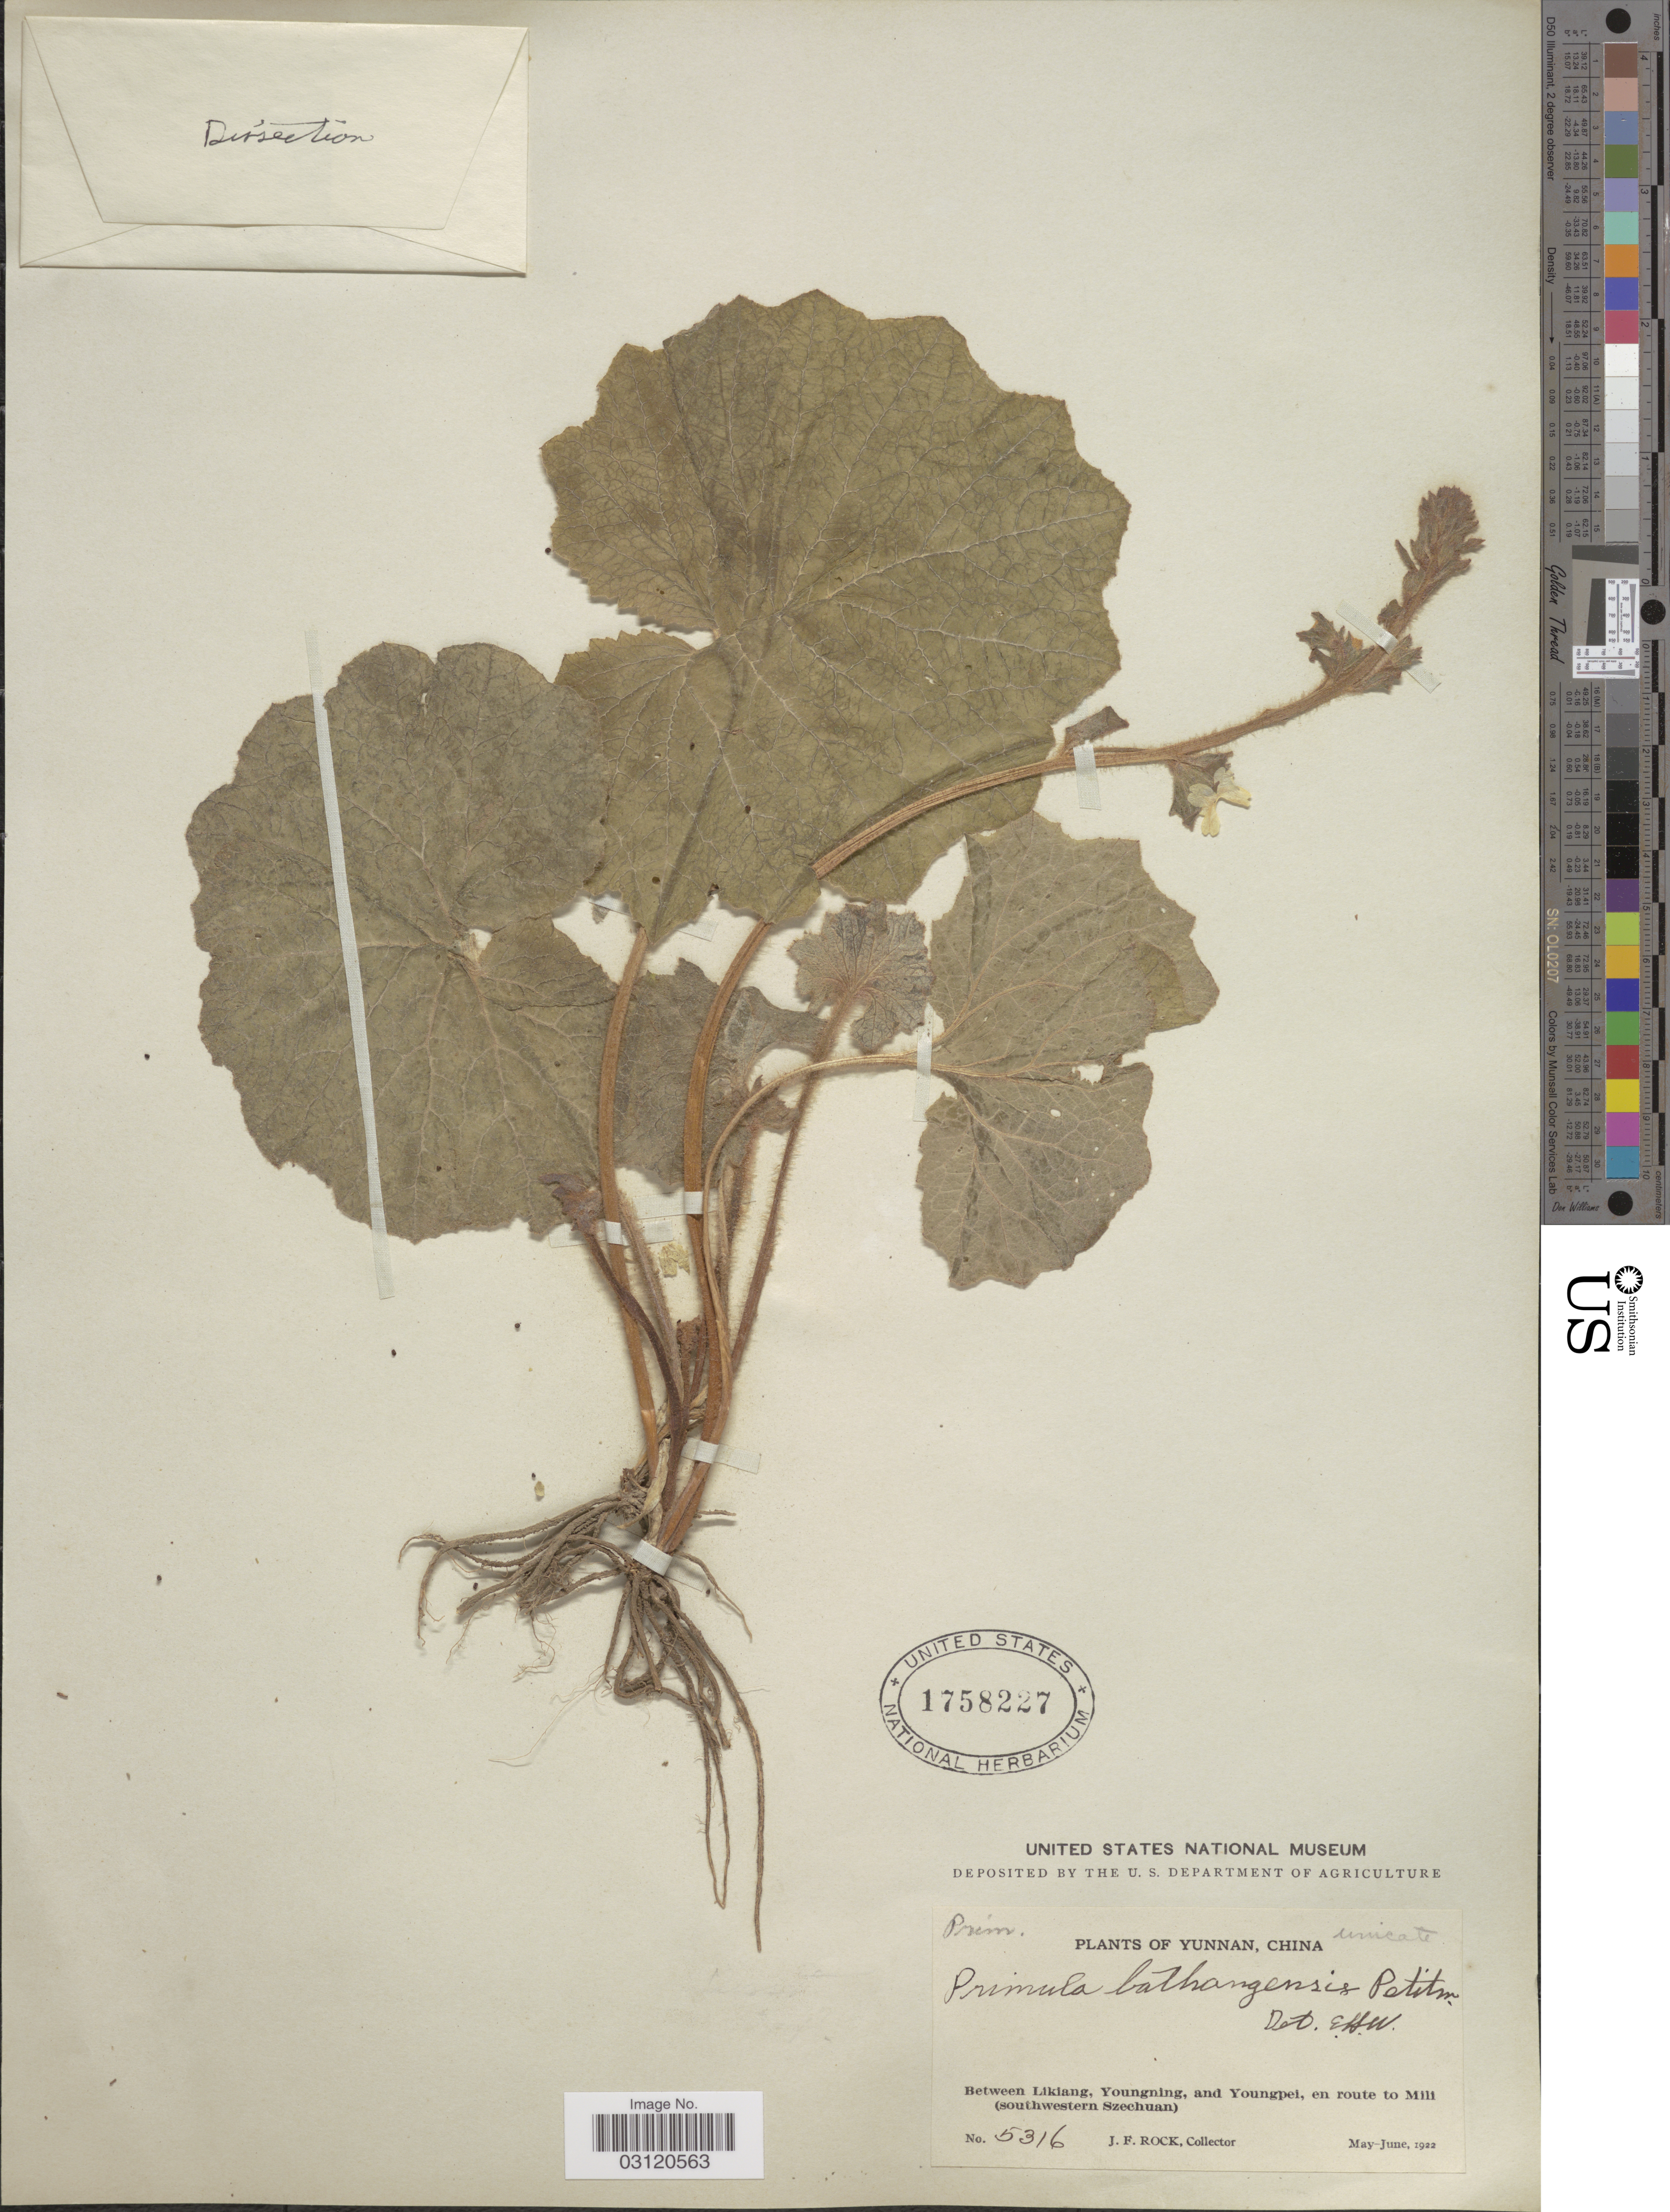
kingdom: Plantae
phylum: Tracheophyta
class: Magnoliopsida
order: Ericales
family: Primulaceae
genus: Primula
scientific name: Primula bathangensis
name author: Petitm.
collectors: J. Rock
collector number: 5316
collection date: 1922-05/1922-06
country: China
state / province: Yunnan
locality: Between Likiang, Youngning, and Youngpei, en route to Mili (southwestern Szechuan).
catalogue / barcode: US 1758227